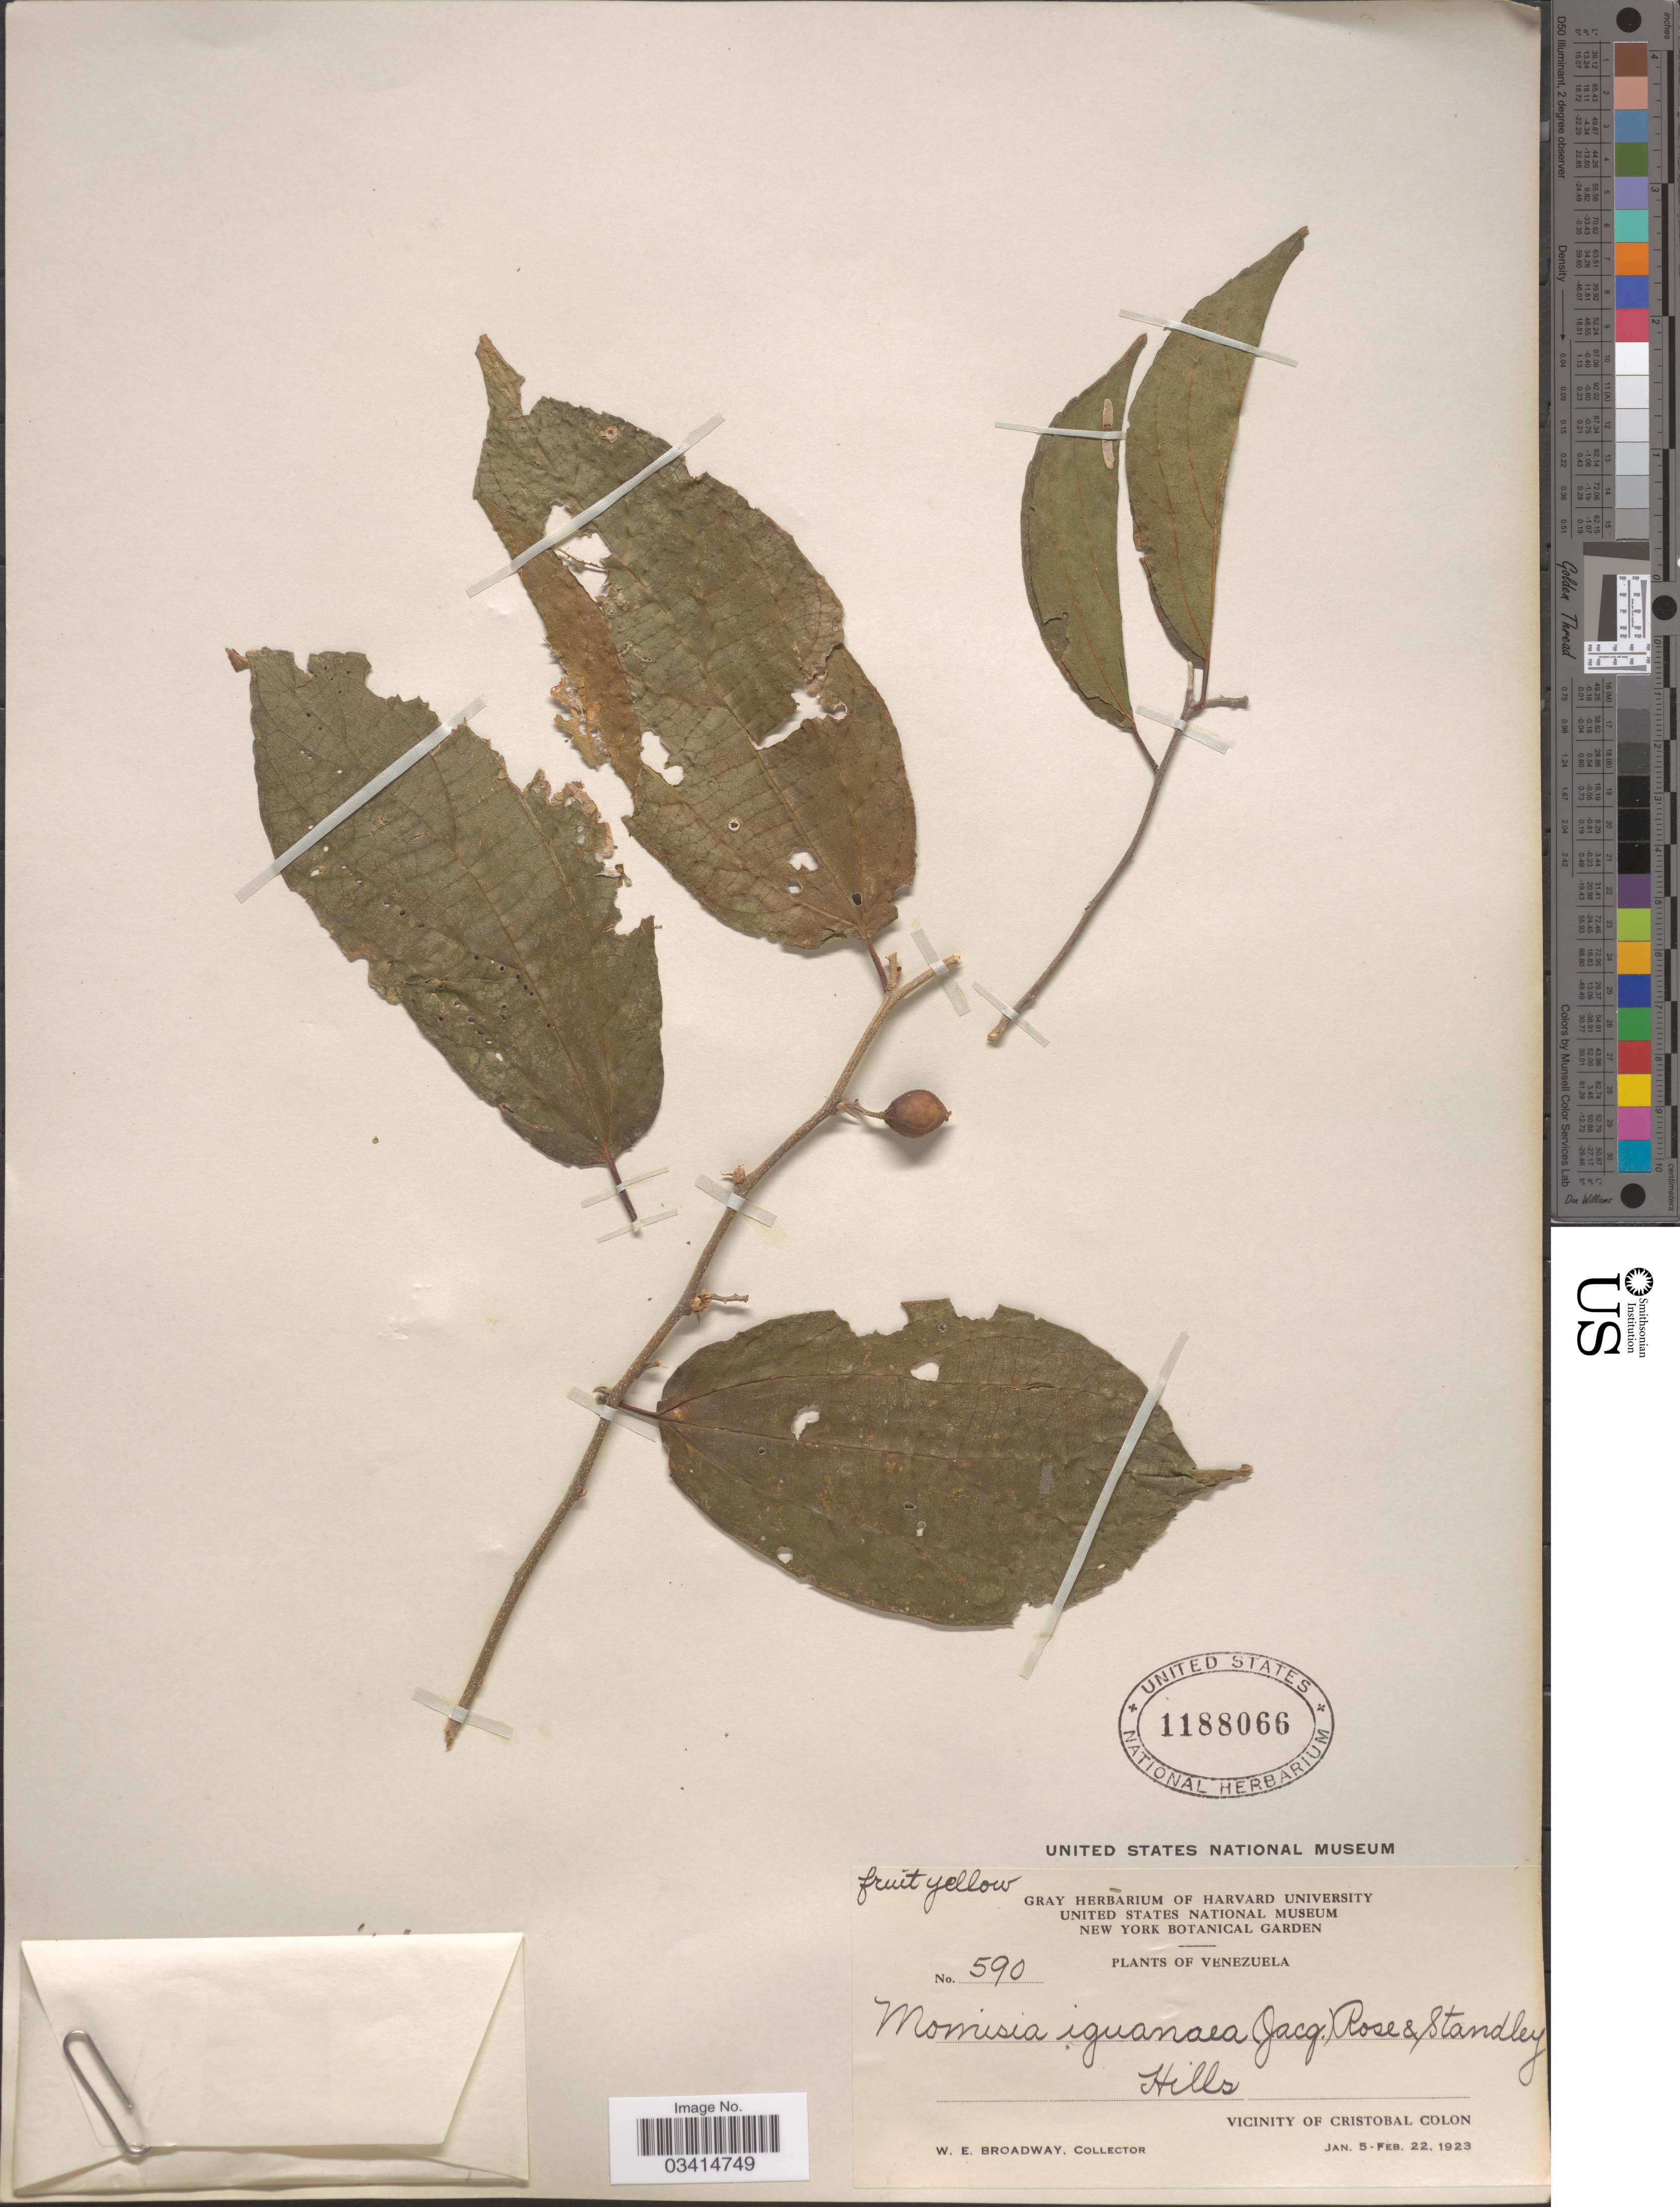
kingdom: Plantae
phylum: Tracheophyta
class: Magnoliopsida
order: Rosales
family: Cannabaceae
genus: Celtis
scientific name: Celtis iguanaea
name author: (Jacq.) Sarg.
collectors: W. E. Broadway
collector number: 590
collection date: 1923-01-05/1923-02-22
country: Venezuela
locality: Vicinity of Cristobal Colon.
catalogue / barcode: US 1188066